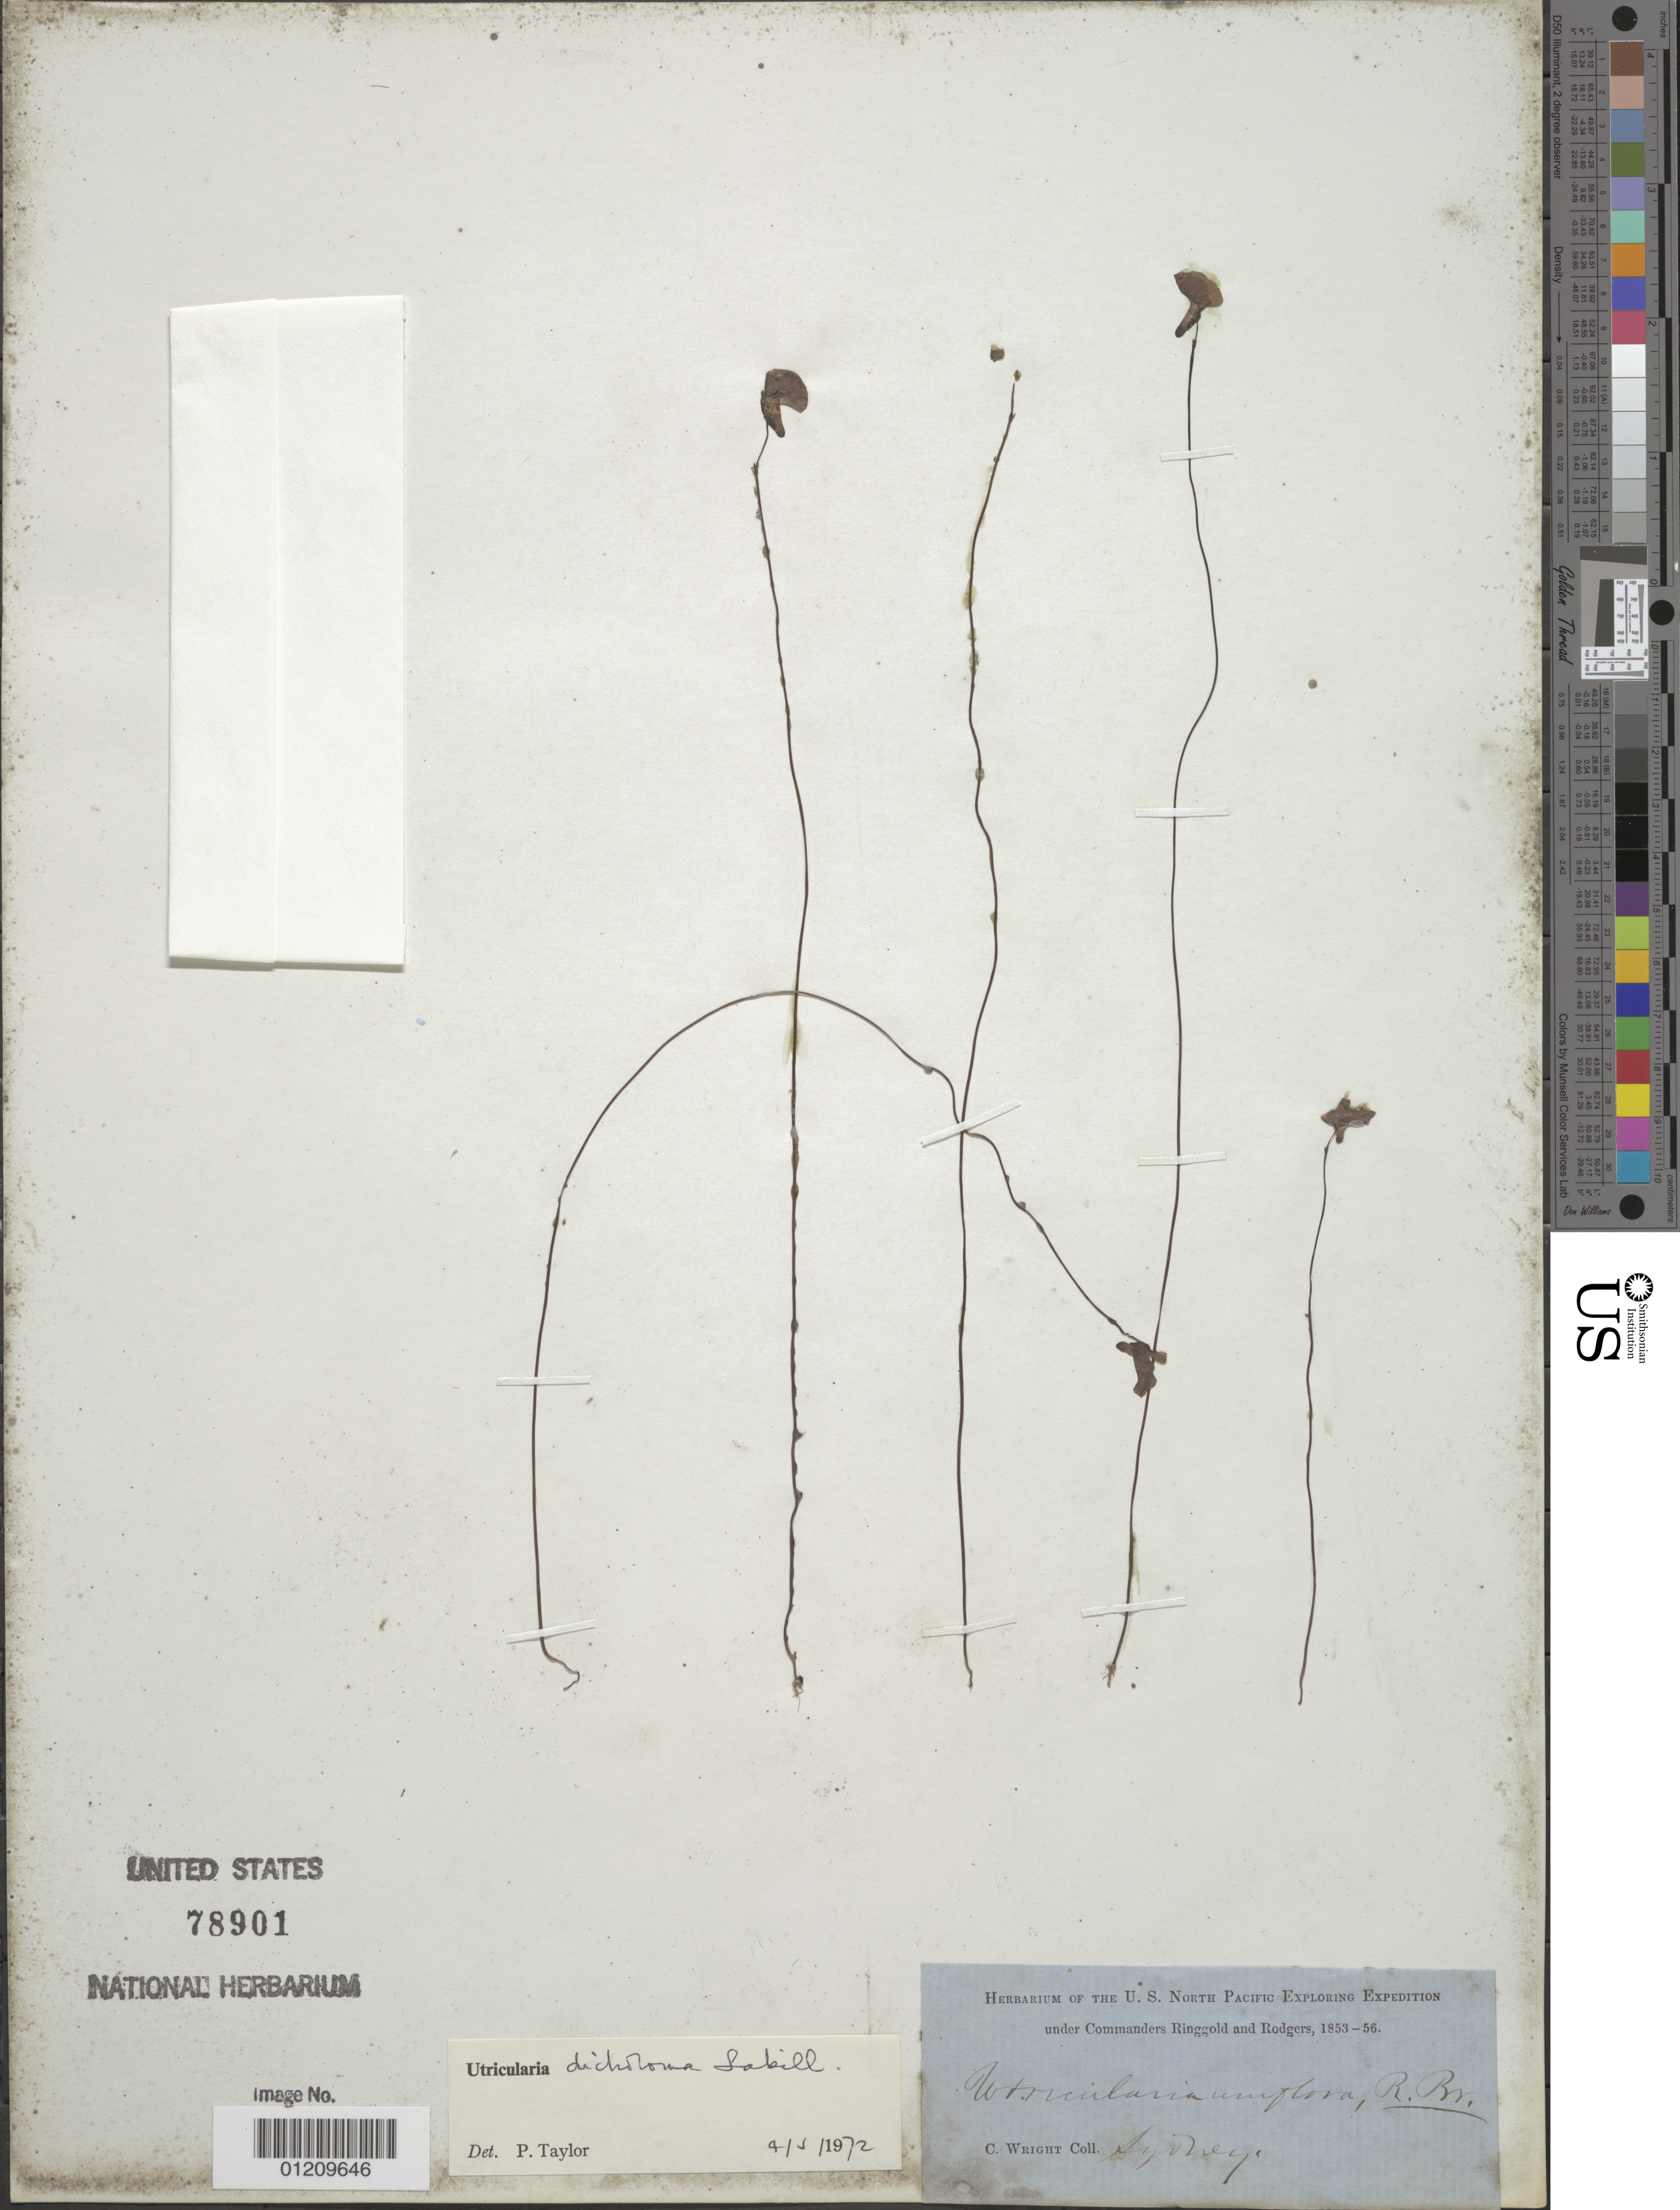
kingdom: Plantae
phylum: Tracheophyta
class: Magnoliopsida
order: Lamiales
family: Lentibulariaceae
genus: Utricularia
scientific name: Utricularia dichotoma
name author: Labill.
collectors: C. Wright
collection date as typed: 1853 to -- -- 1856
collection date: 1853/1856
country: Australia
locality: Sydney.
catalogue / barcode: US 78901